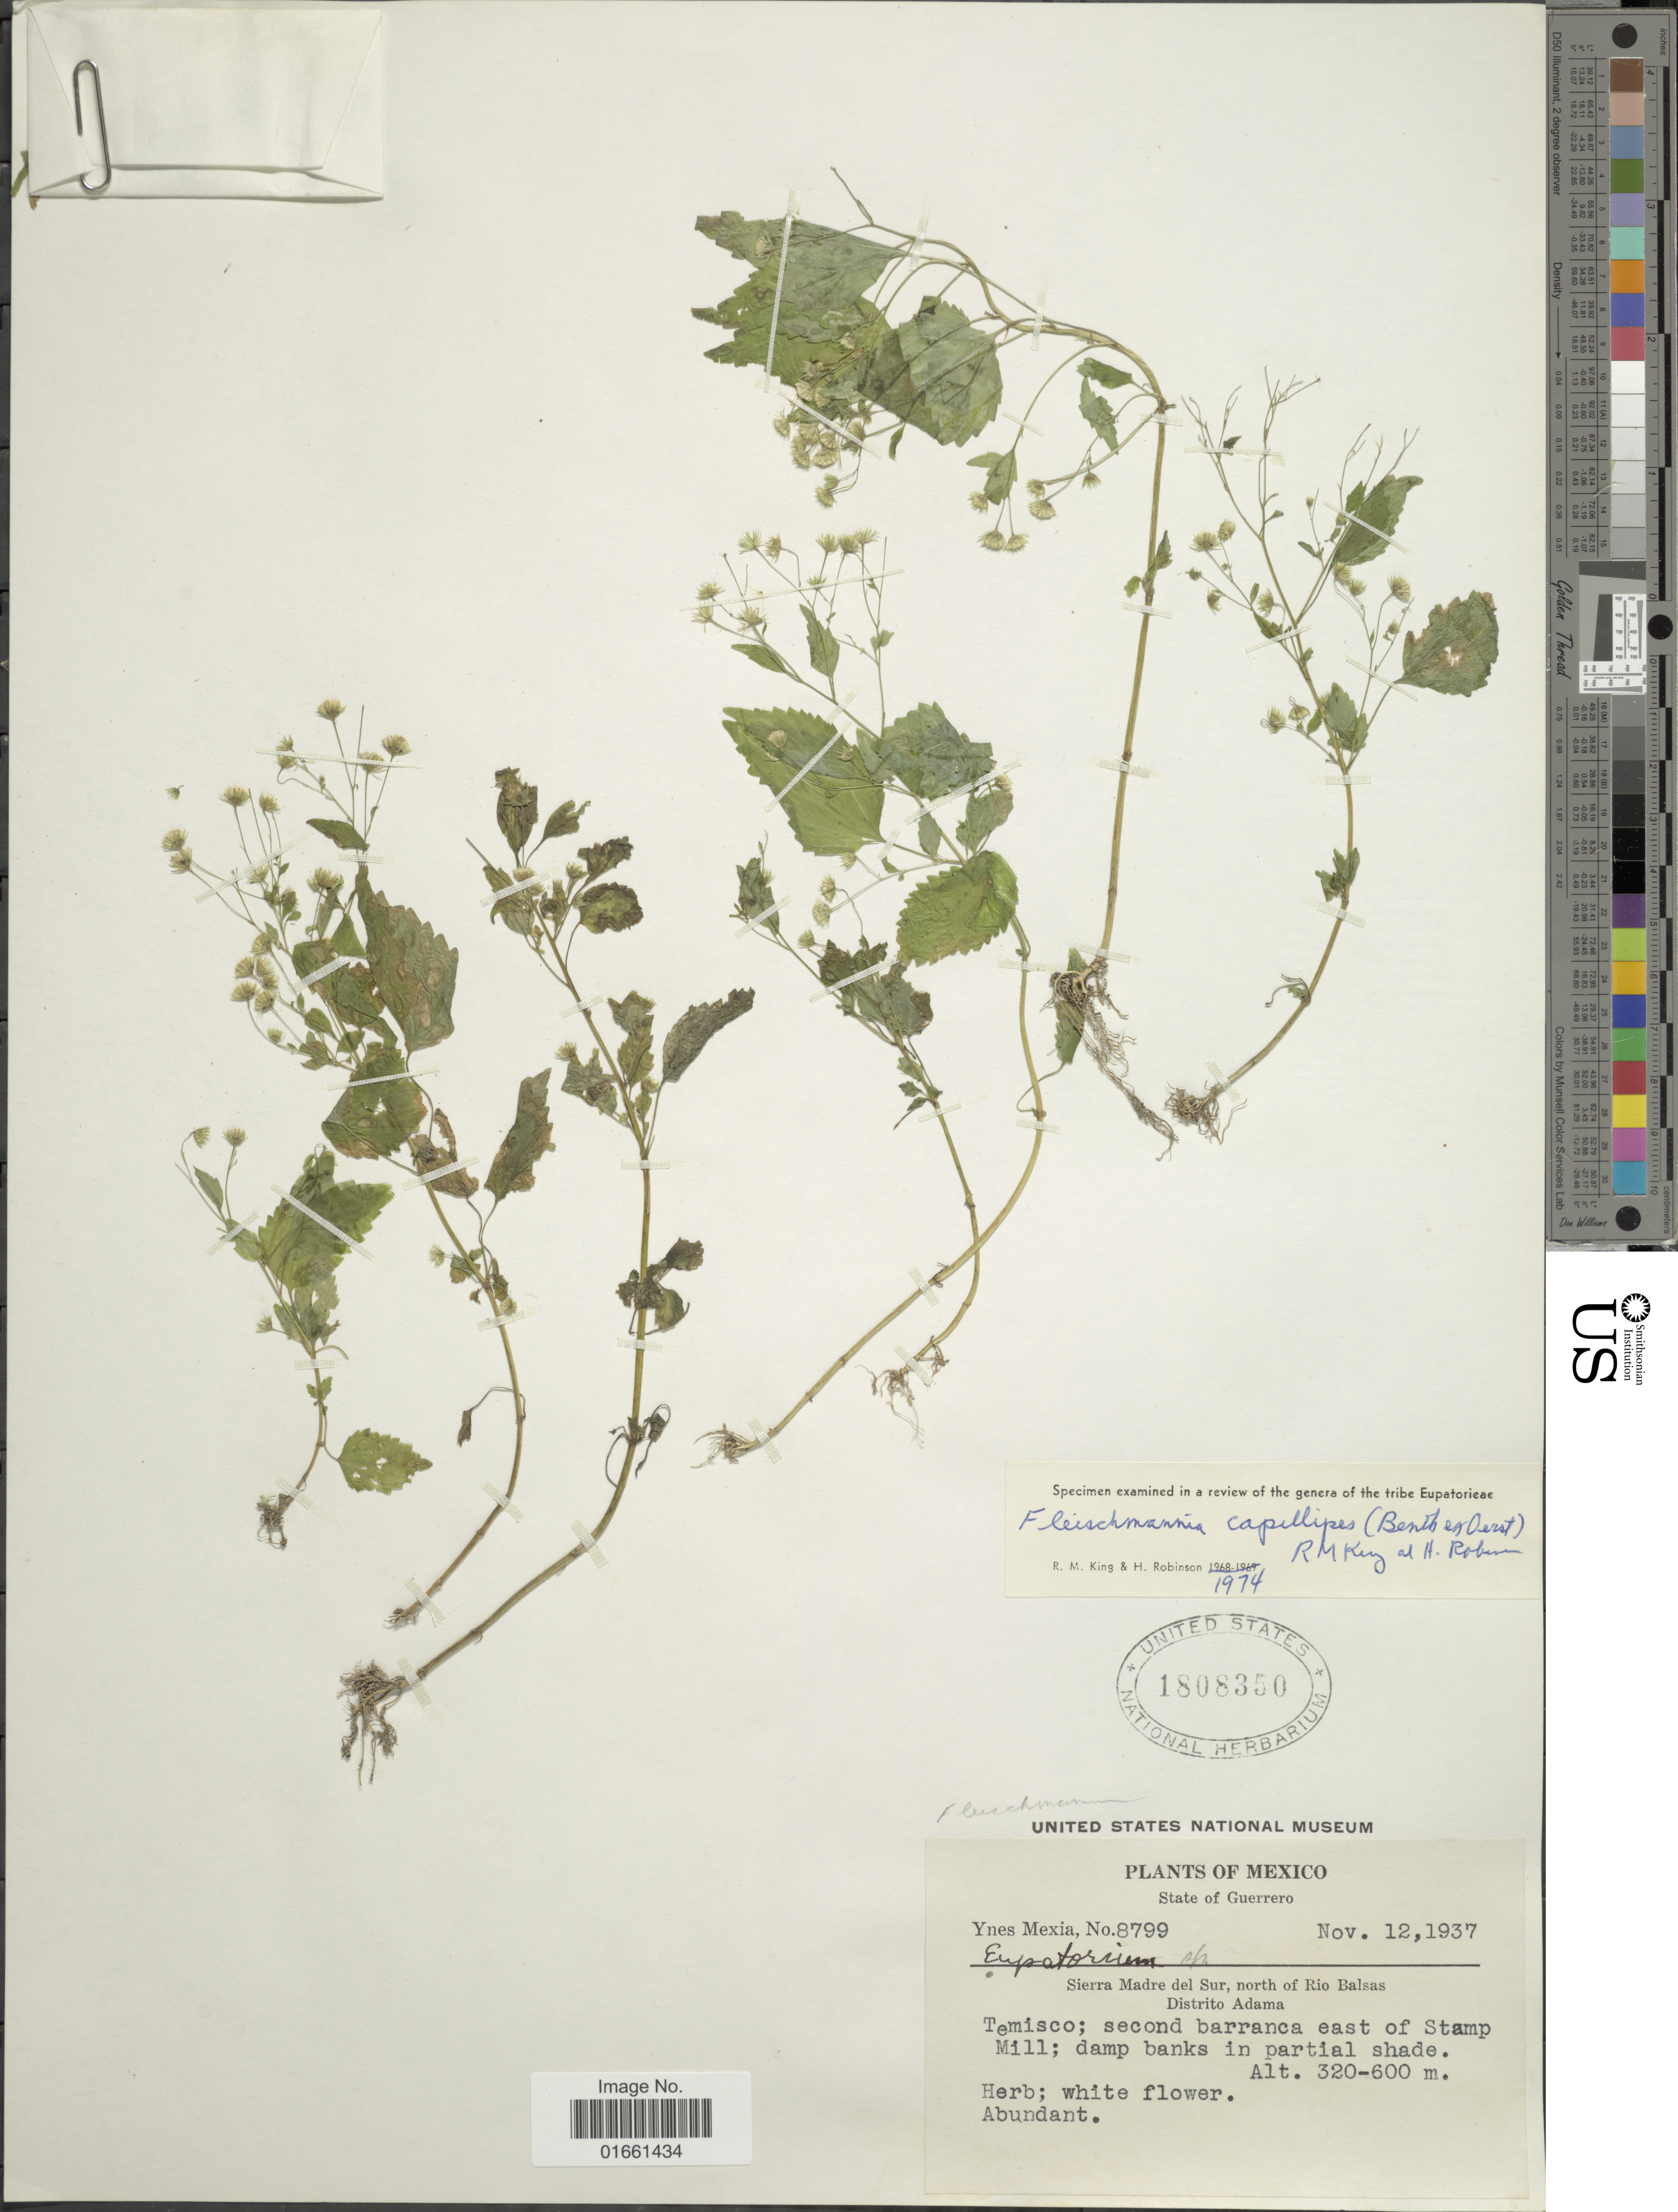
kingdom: Plantae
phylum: Tracheophyta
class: Magnoliopsida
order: Asterales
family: Asteraceae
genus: Fleischmannia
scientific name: Fleischmannia capillipes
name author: (Benth. ex Oerst.) R.M. King & H. Rob.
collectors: Y. Mexia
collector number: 8799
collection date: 1937-11-12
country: Mexico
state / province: Guerrero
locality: State of Guerrero, Sierra Madre del Sur, north of Rio Balsas, Distrito Adama, Temisco : second barranca east of Stamp Mill.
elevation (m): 320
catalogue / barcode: US 1808350